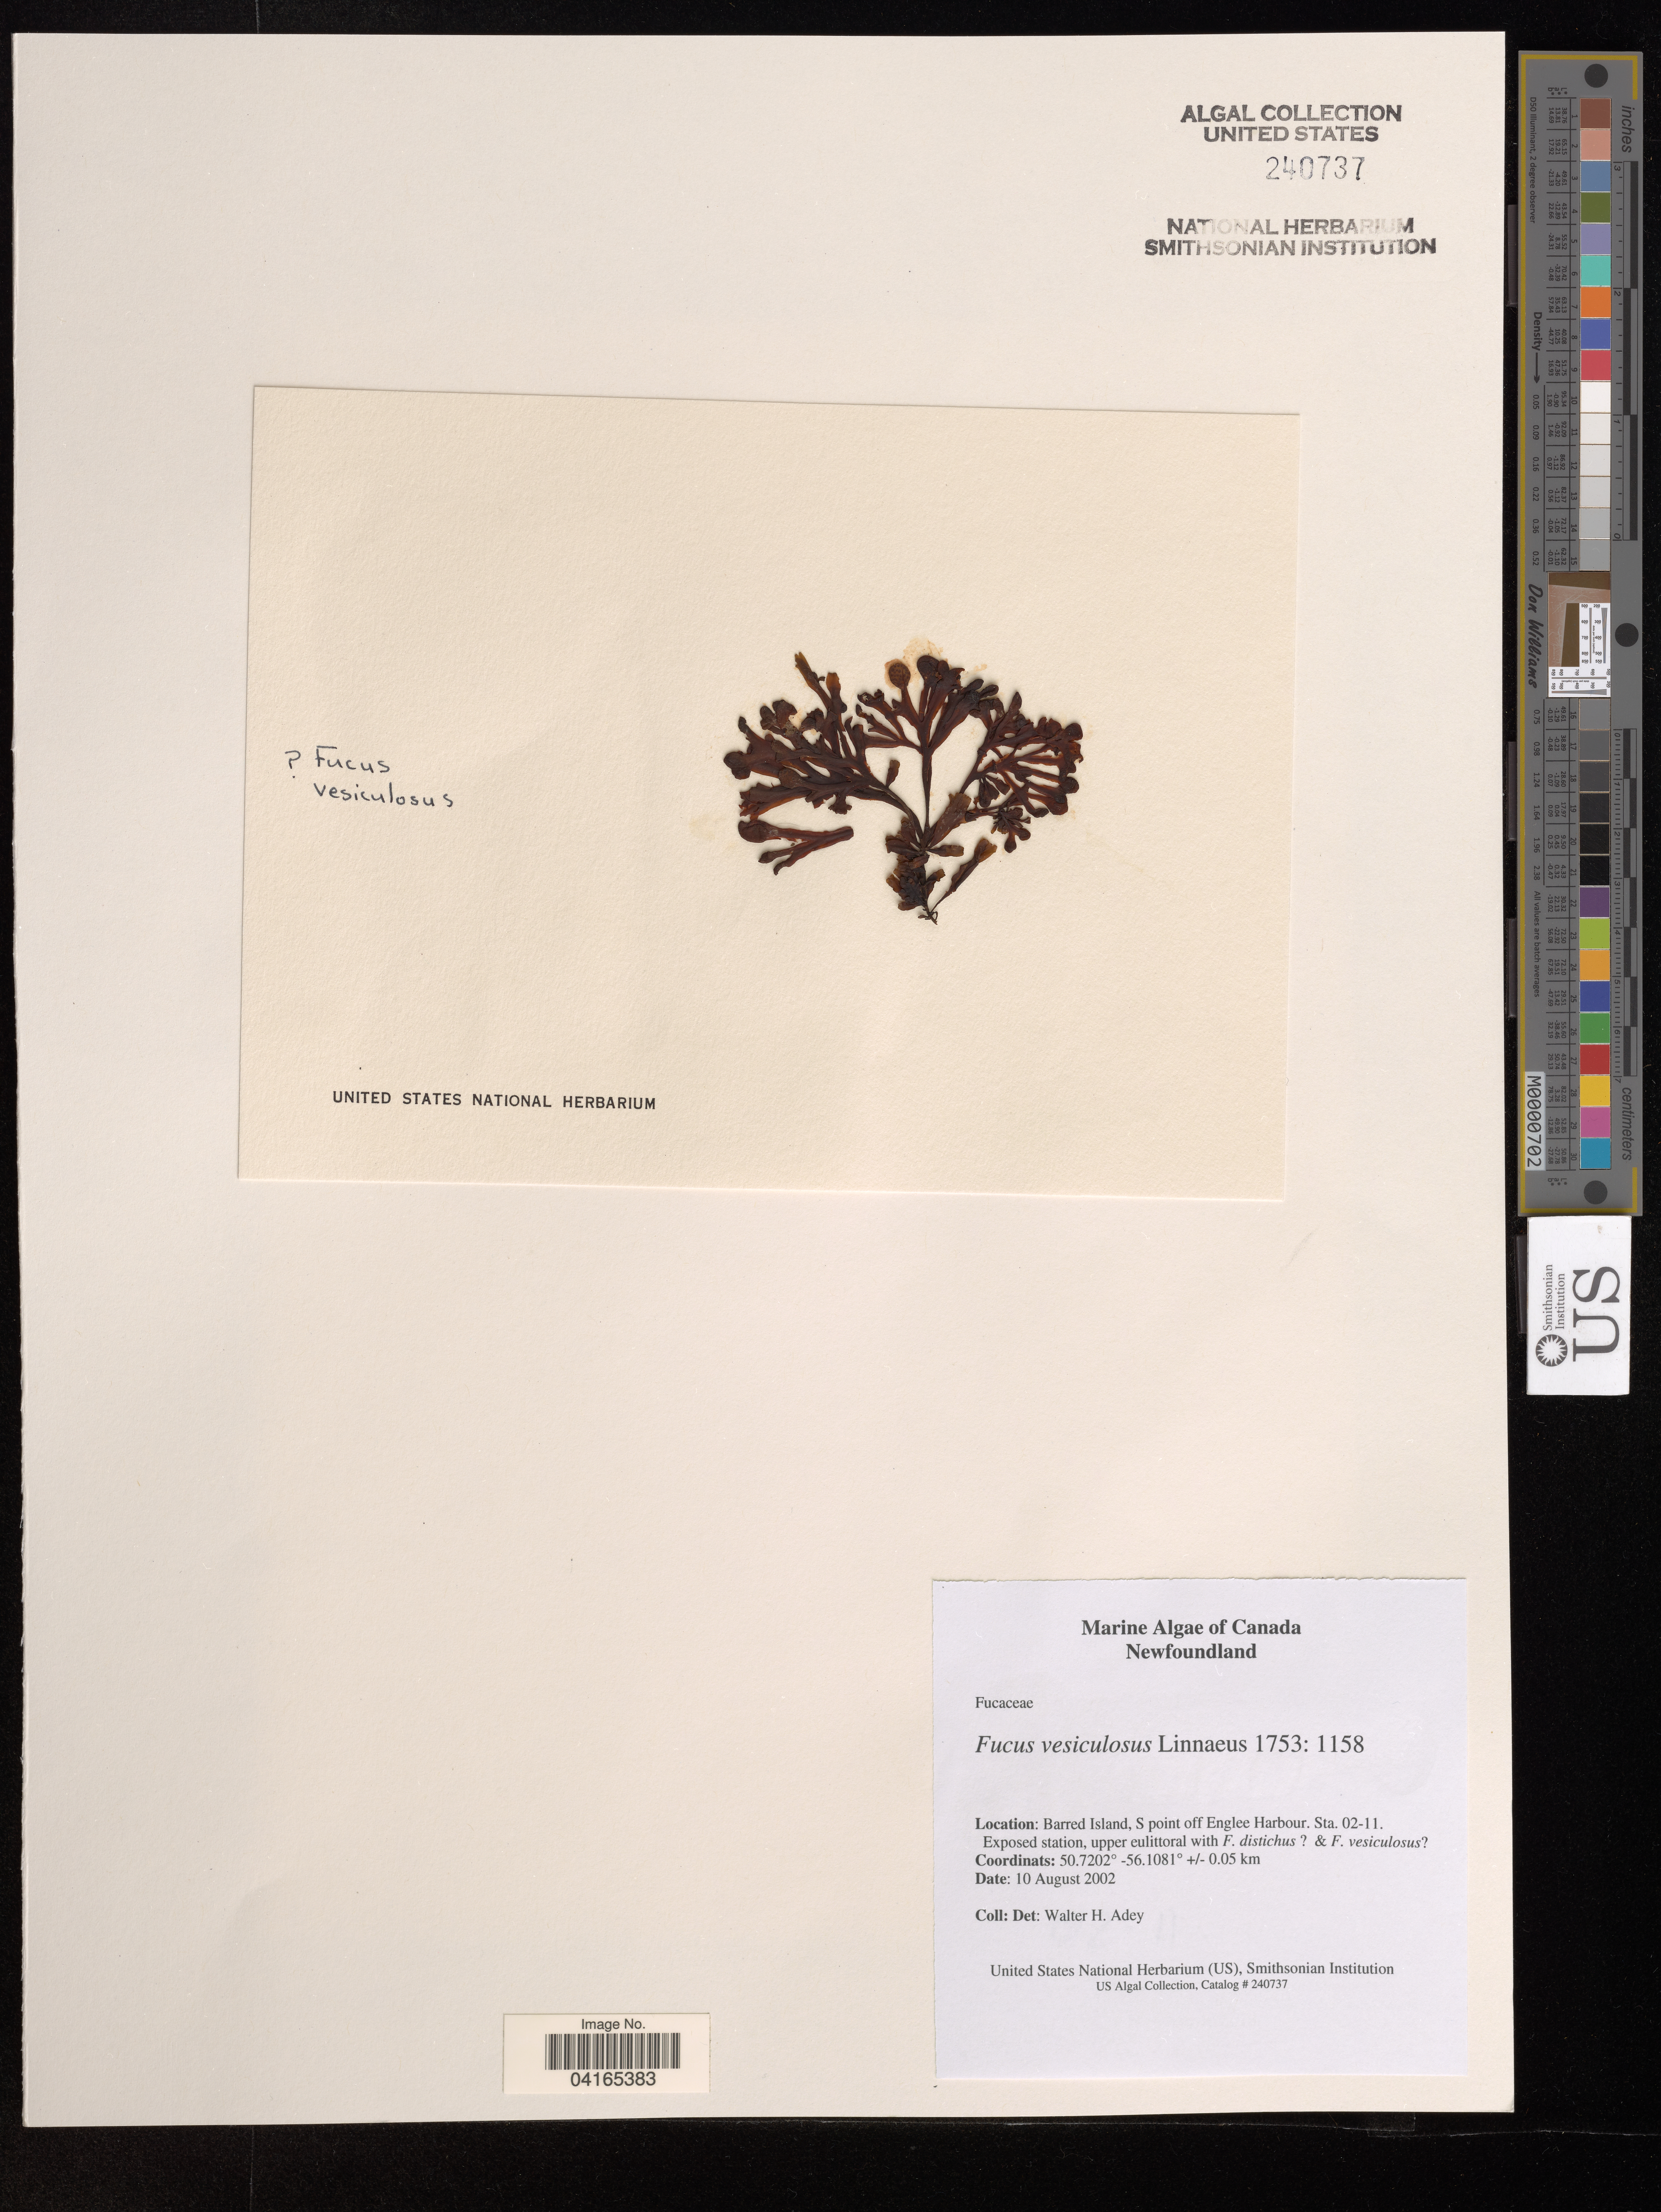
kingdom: Chromista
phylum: Ochrophyta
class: Phaeophyceae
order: Fucales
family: Fucaceae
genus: Fucus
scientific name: Fucus vesiculosus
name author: L.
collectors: W. H. Adey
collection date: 2002-08-10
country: Canada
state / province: Newfoundland and Labrador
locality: Barred Island, S point off Englee Harbour. Sta. 02-11.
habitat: Exposed station, upper eulittoral with F. distichus? and F. vesiculosus?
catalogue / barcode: US 240737